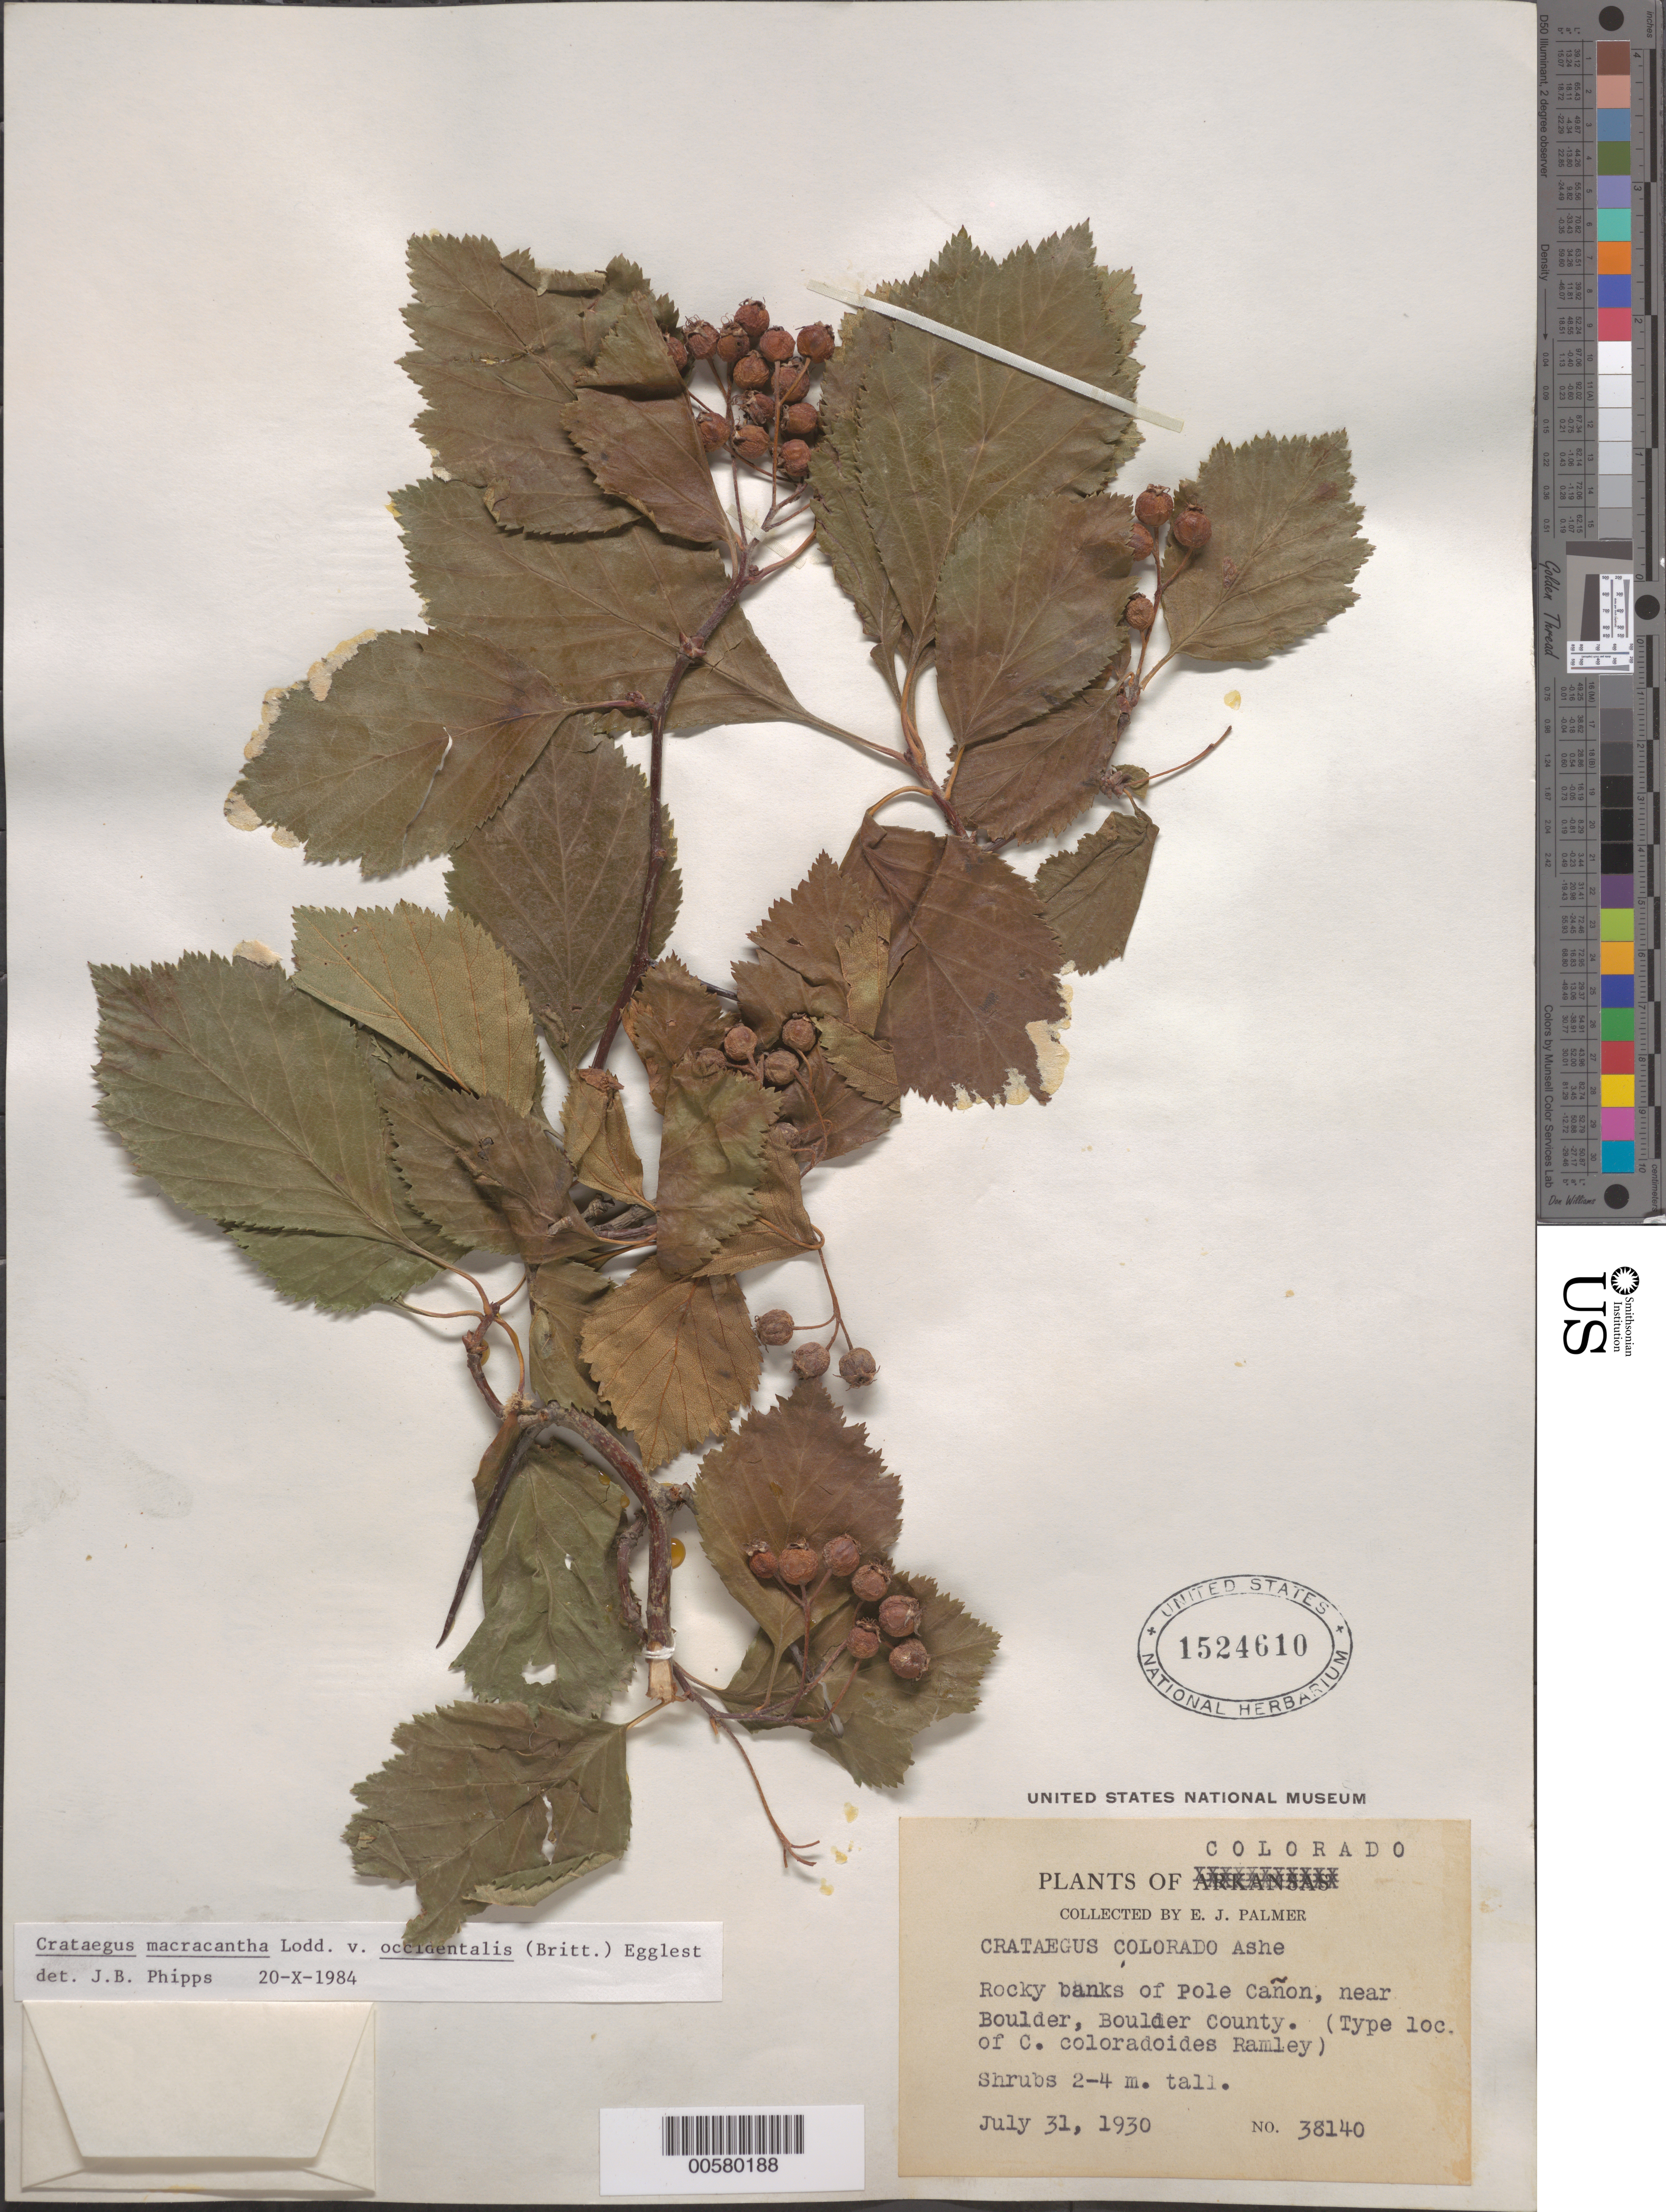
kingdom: Plantae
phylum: Tracheophyta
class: Magnoliopsida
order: Rosales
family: Rosaceae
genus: Crataegus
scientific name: Crataegus macracantha var. occidentalis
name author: (Britton) Eggl.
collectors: E. J. Palmer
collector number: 38140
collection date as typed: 31 Jul 1930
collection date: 1930-07-31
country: United States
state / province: Colorado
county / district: Boulder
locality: Boulder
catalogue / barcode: US 1524610